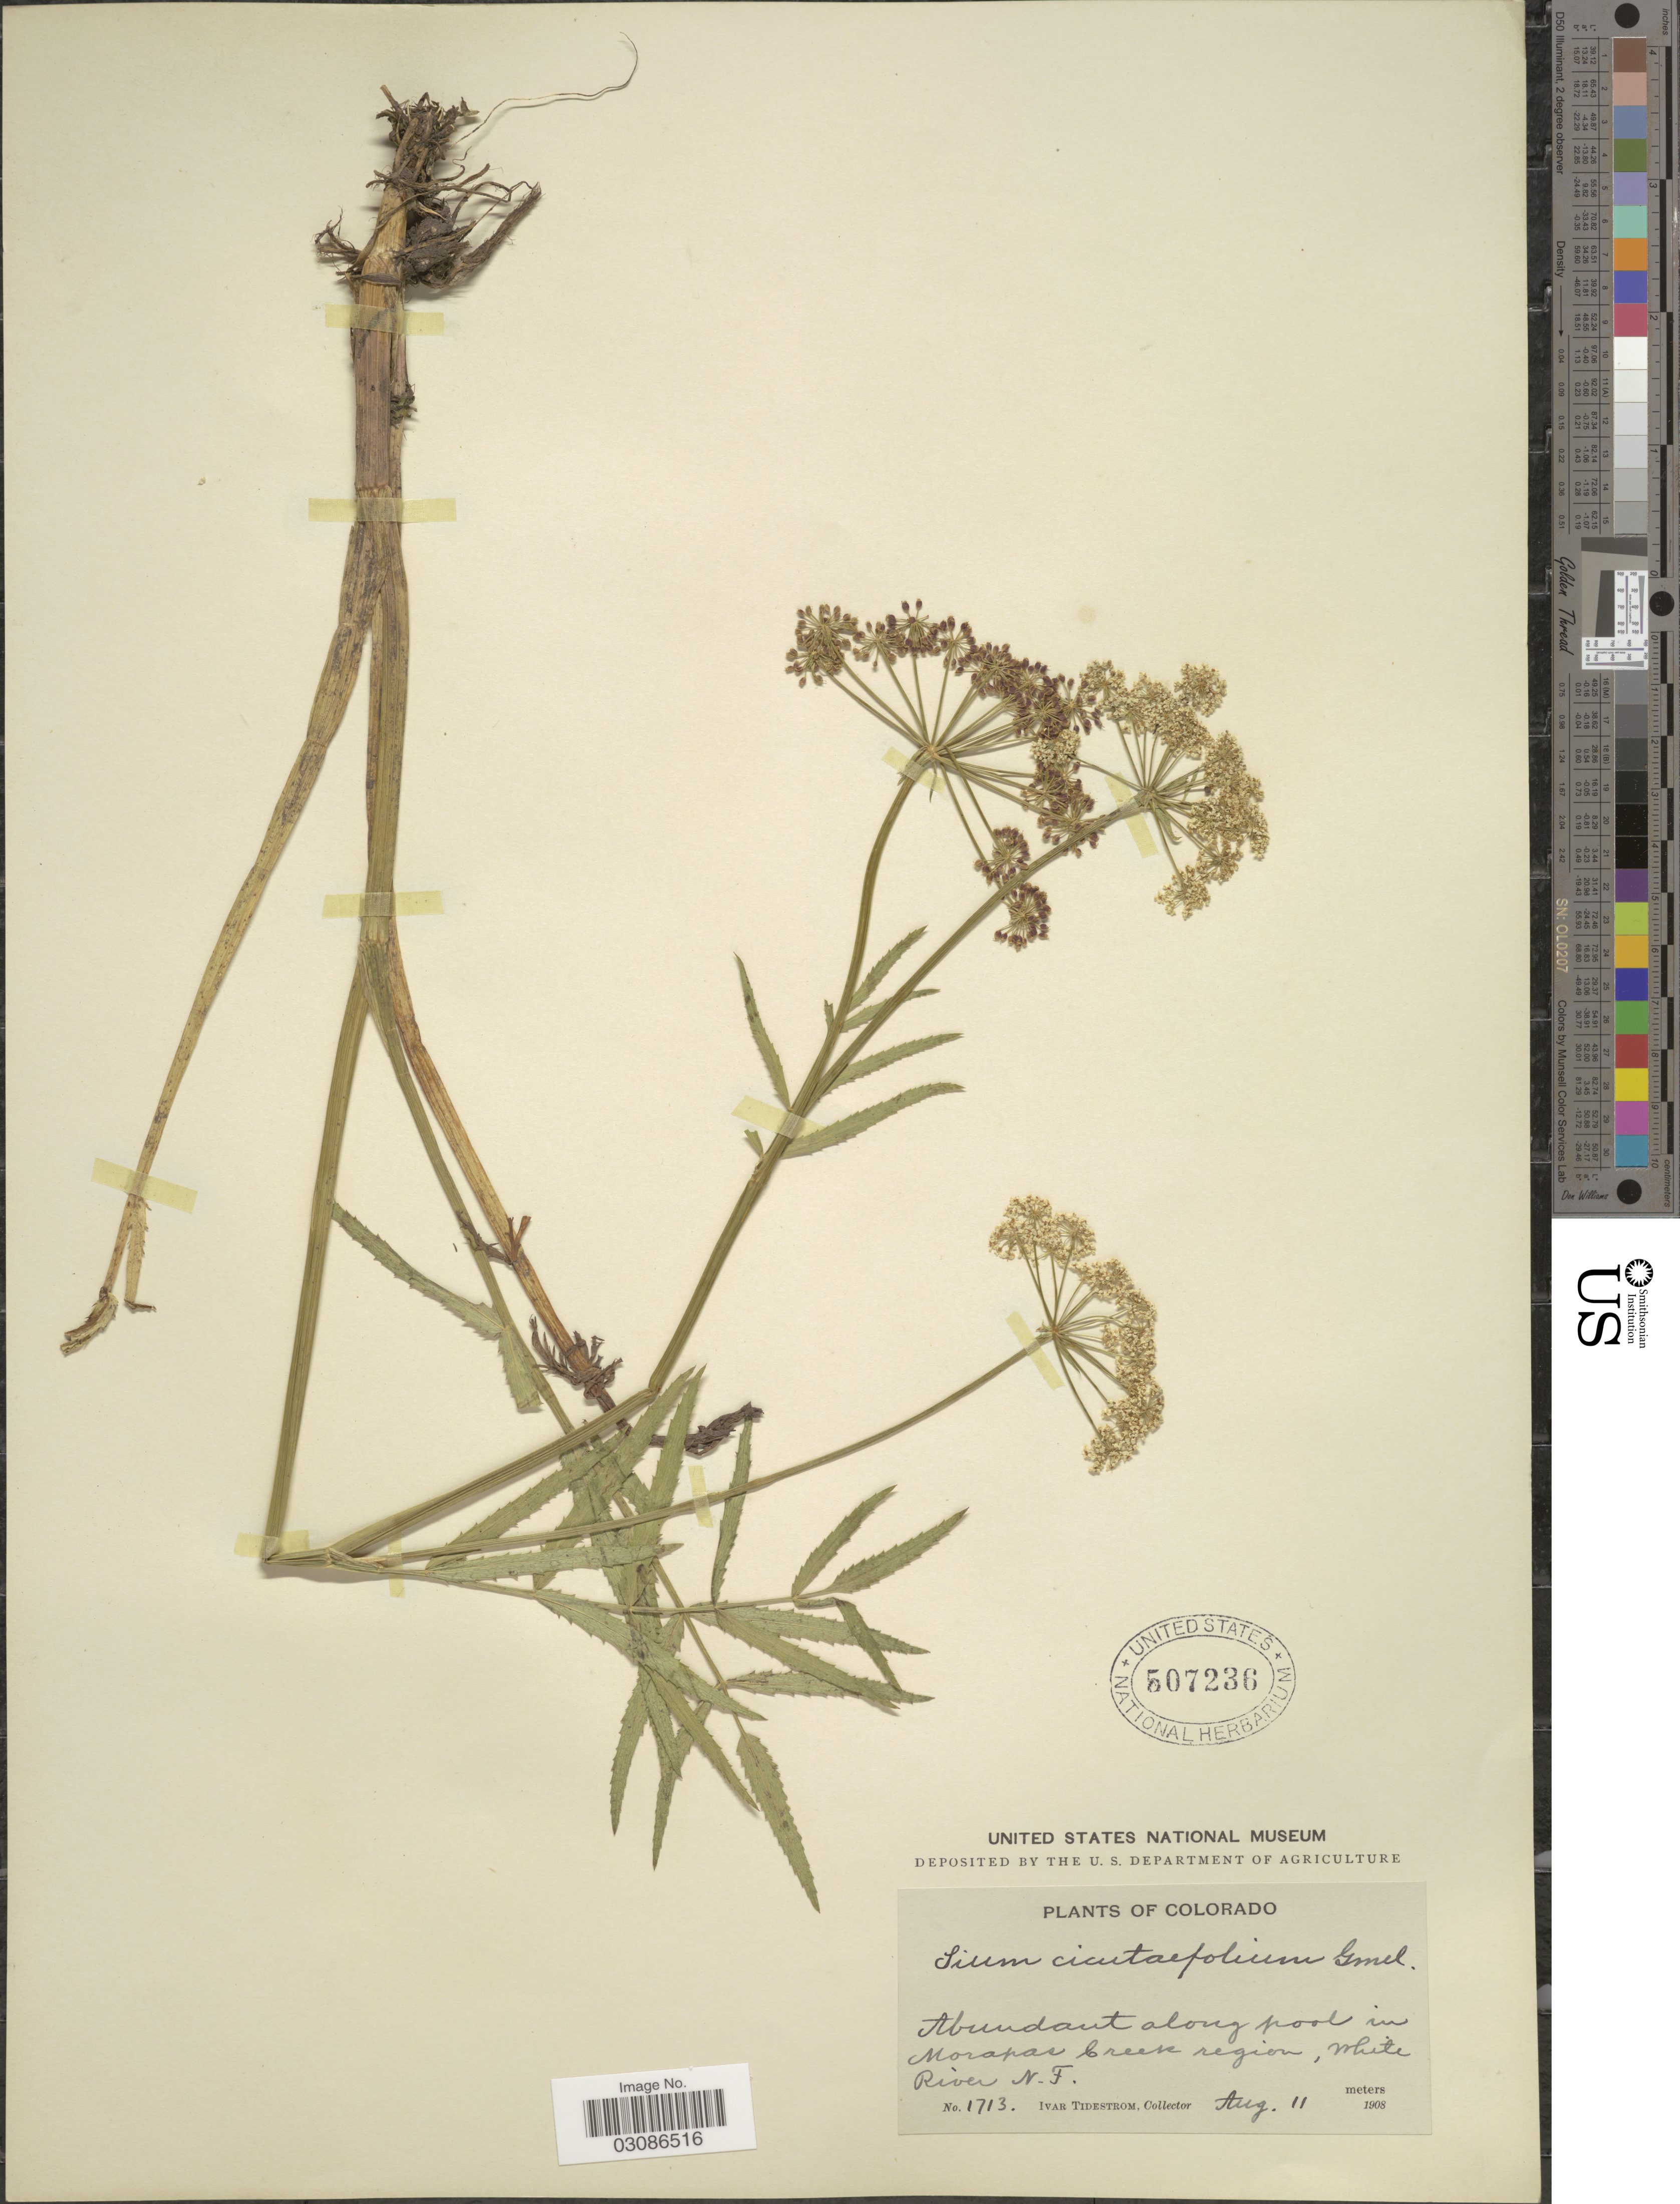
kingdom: Plantae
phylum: Tracheophyta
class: Magnoliopsida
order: Apiales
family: Apiaceae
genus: Sium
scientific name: Sium suave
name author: Walter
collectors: I. F. Tidestrom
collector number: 1713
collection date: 1908-08-11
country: United States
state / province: Colorado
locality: Abundant along pool in Morapas Creek region, White River N.F.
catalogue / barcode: US 507236